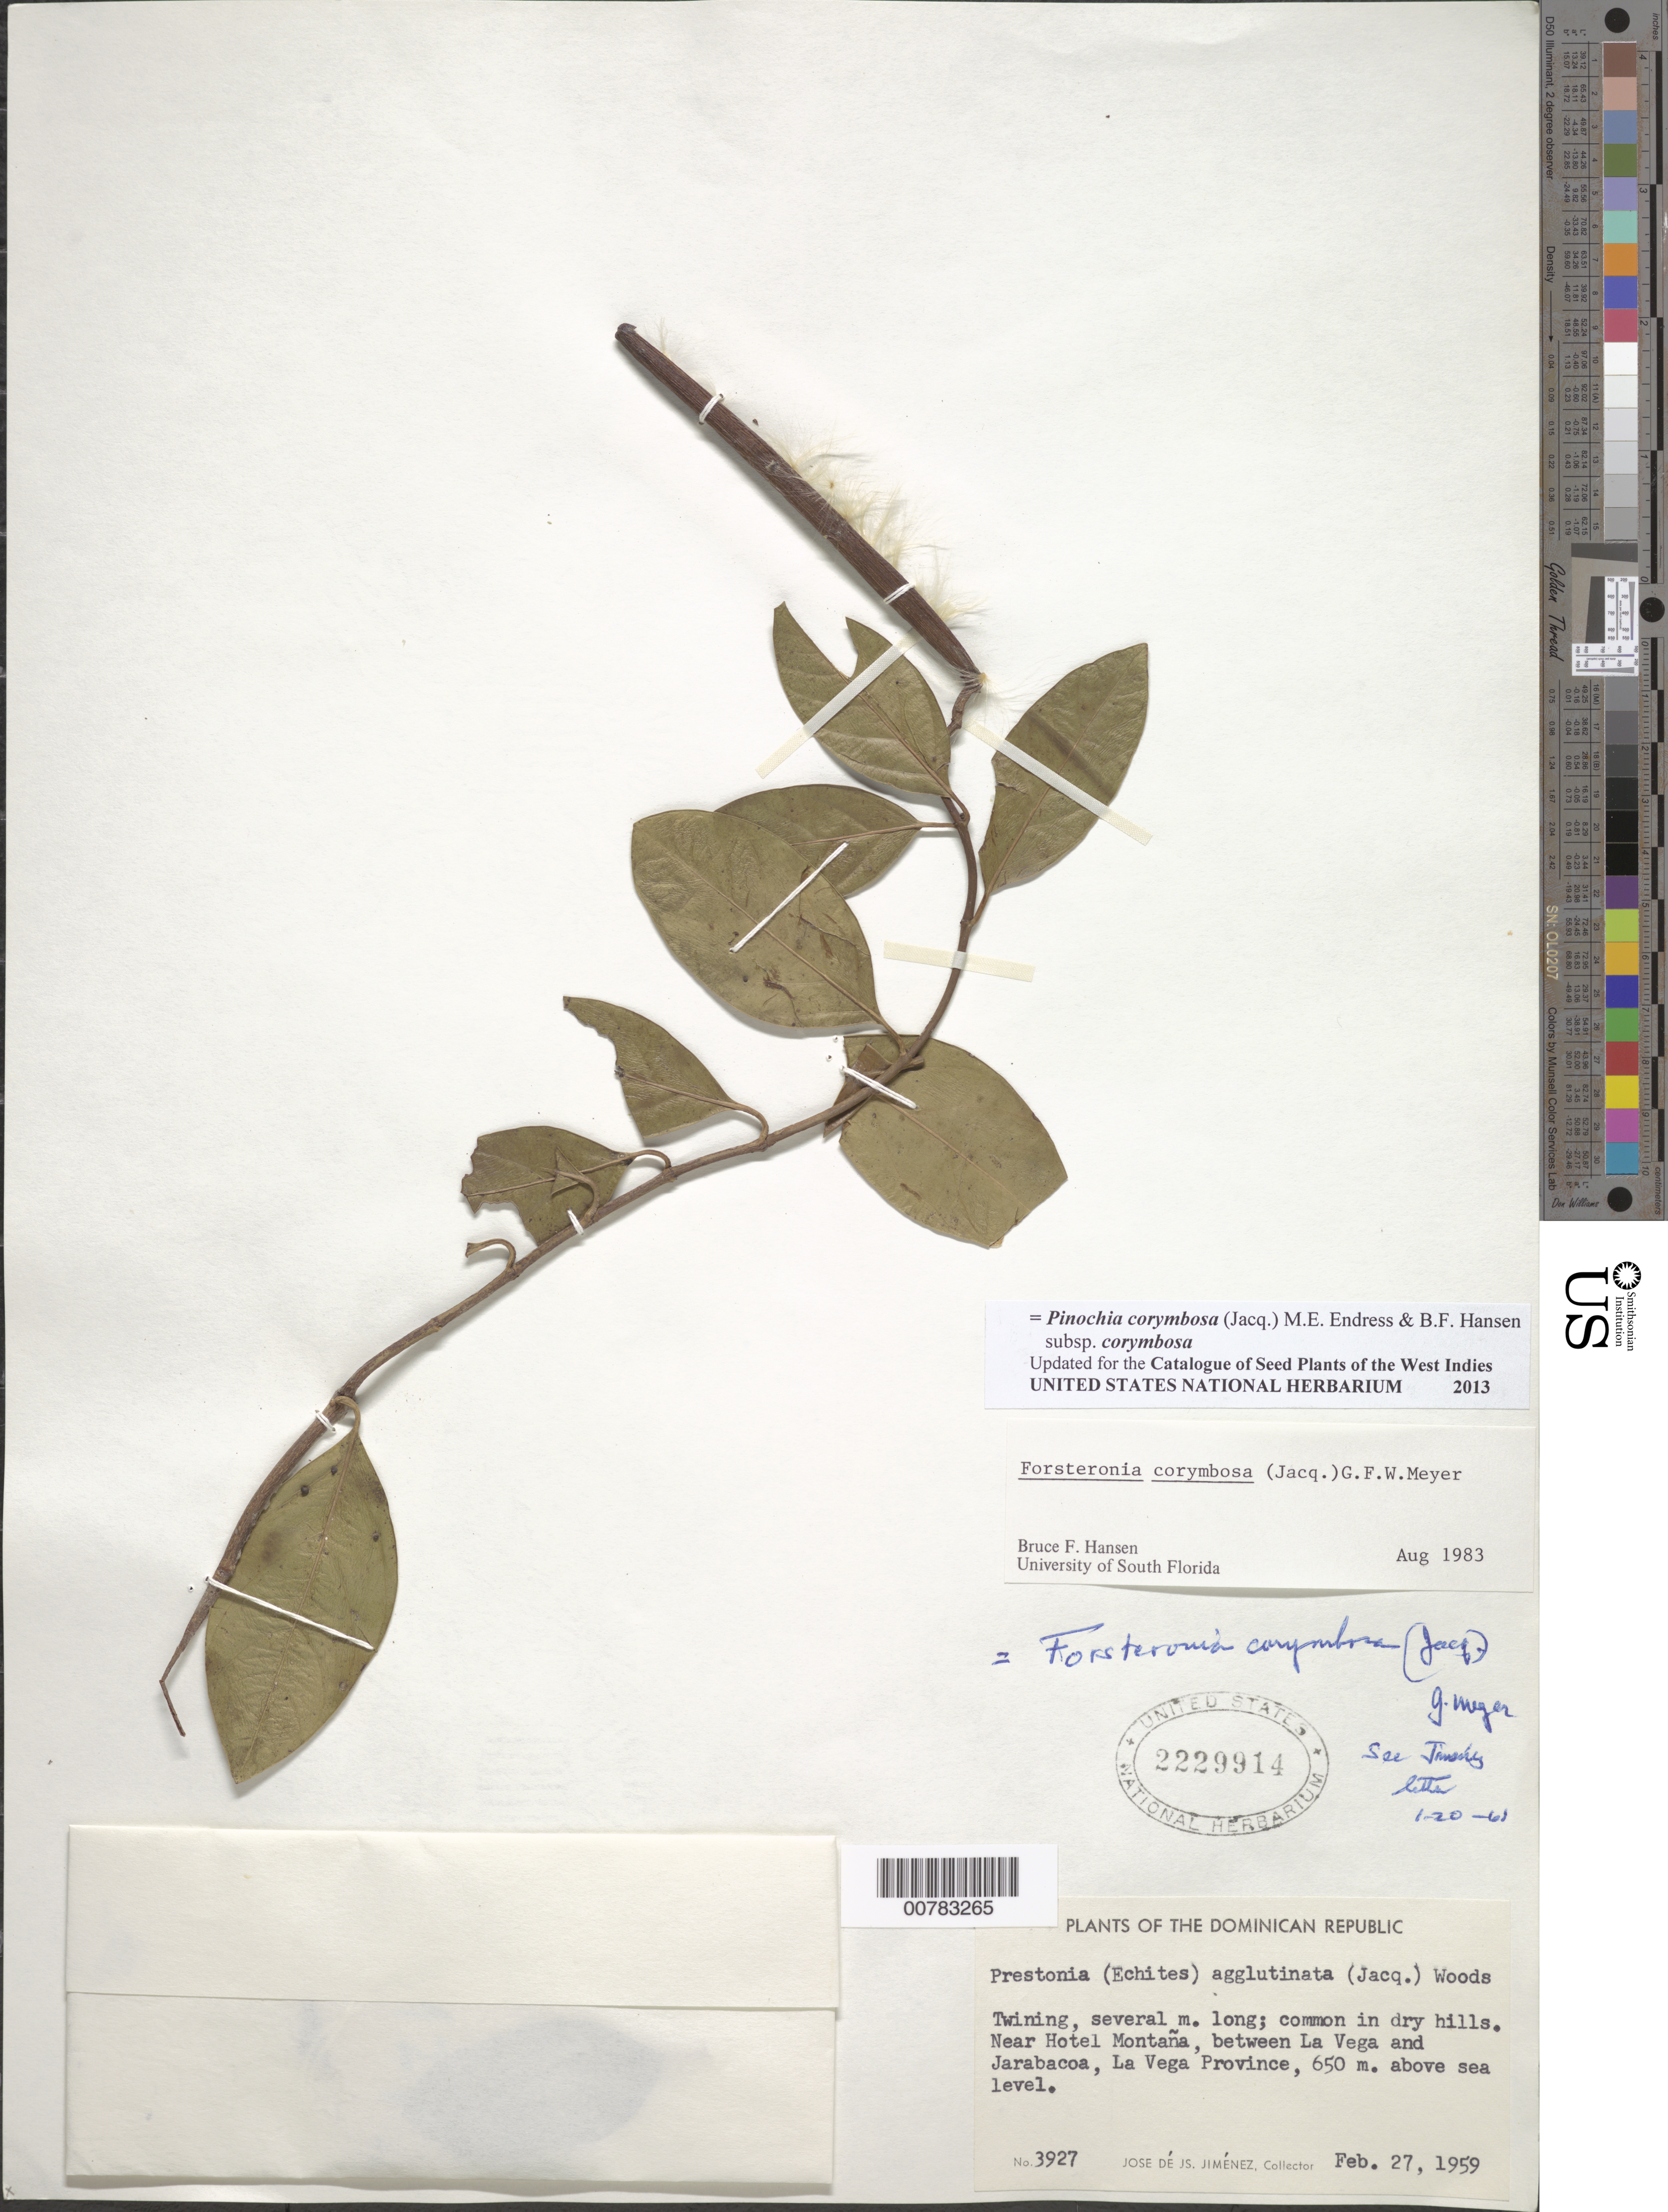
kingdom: Plantae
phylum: Tracheophyta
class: Magnoliopsida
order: Gentianales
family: Apocynaceae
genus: Pinochia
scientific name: Pinochia corymbosa subsp. corymbosa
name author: (Jacq.) M.E. Endress & B.F. Hansen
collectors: J. J. Jiménez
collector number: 3927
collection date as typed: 27 Feb 1959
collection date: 1959-02-27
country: Dominican Republic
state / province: La Vega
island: Hispaniola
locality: Between La Vega and Jarabacoa, near Hotel Montaña.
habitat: In dry hills.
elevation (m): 650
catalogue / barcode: US 2229914